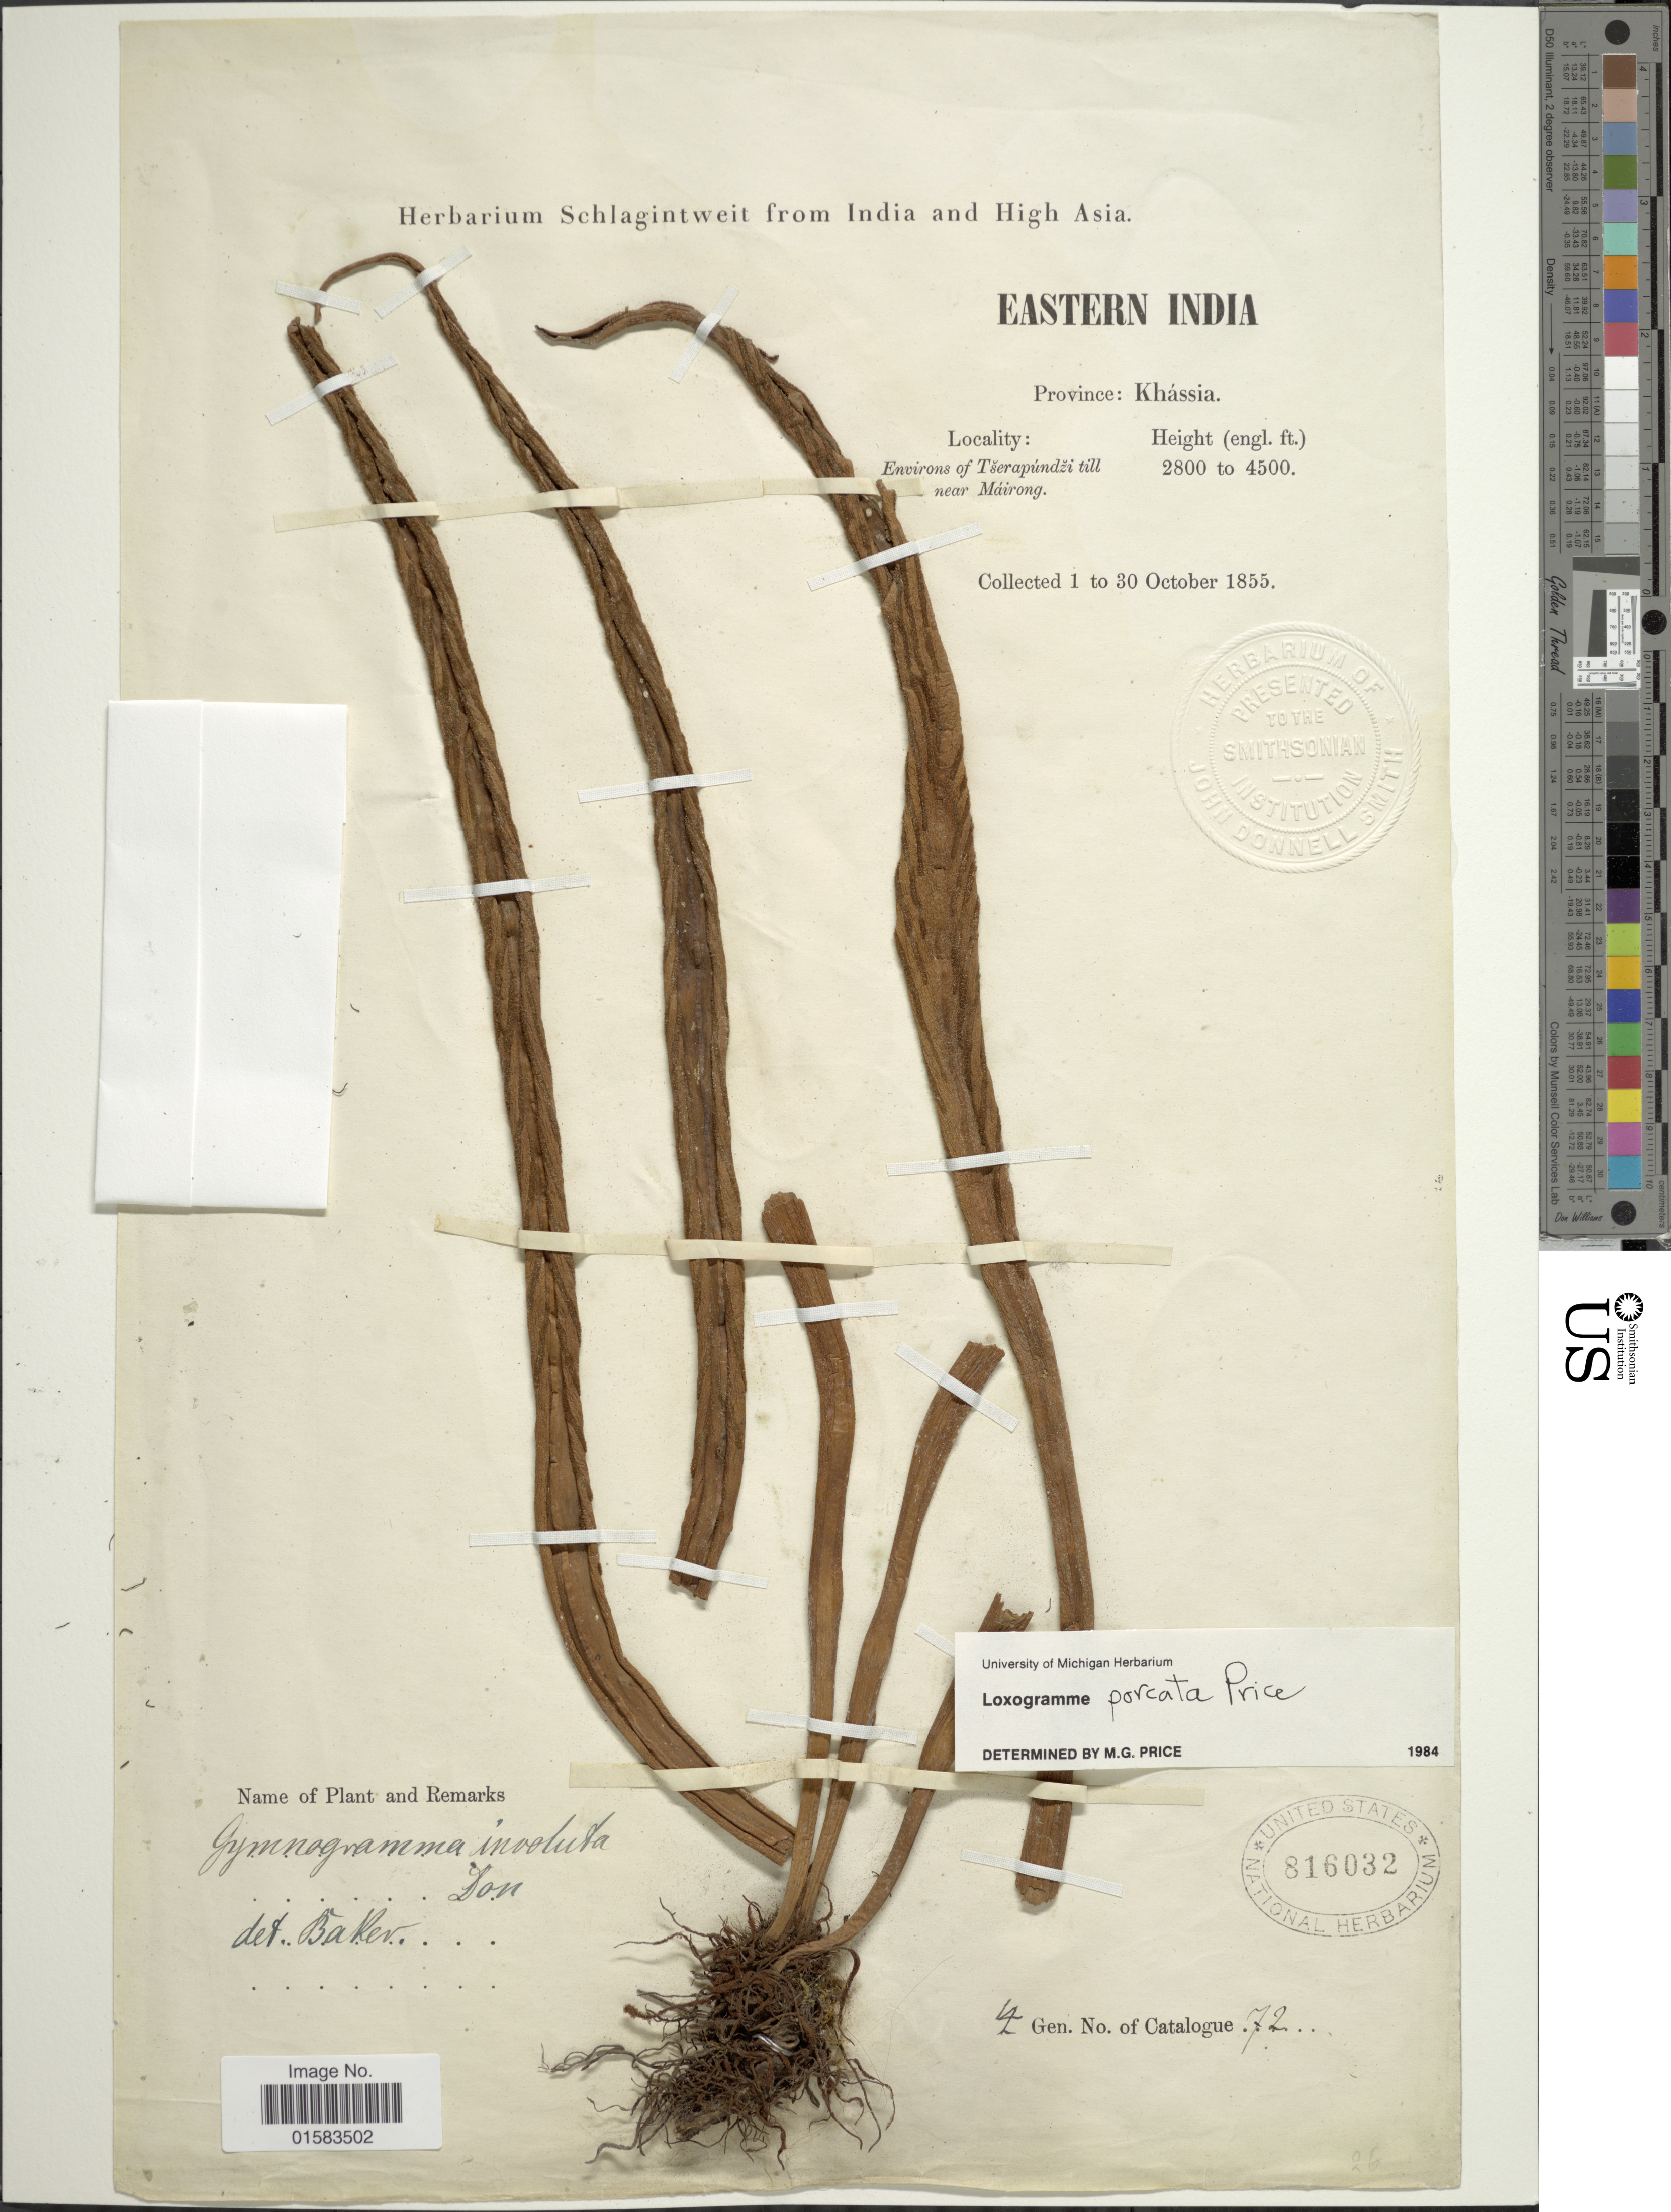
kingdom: Plantae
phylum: Tracheophyta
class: Polypodiopsida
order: Polypodiales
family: Polypodiaceae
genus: Loxogramme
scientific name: Loxogramme porcata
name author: M.G. Price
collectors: Herbarium Schlagintweit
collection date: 1855-10-01/1855-10-30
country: India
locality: Eastern India, Environs of Tserapúndzi till near Máirong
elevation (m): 853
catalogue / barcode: US 816032